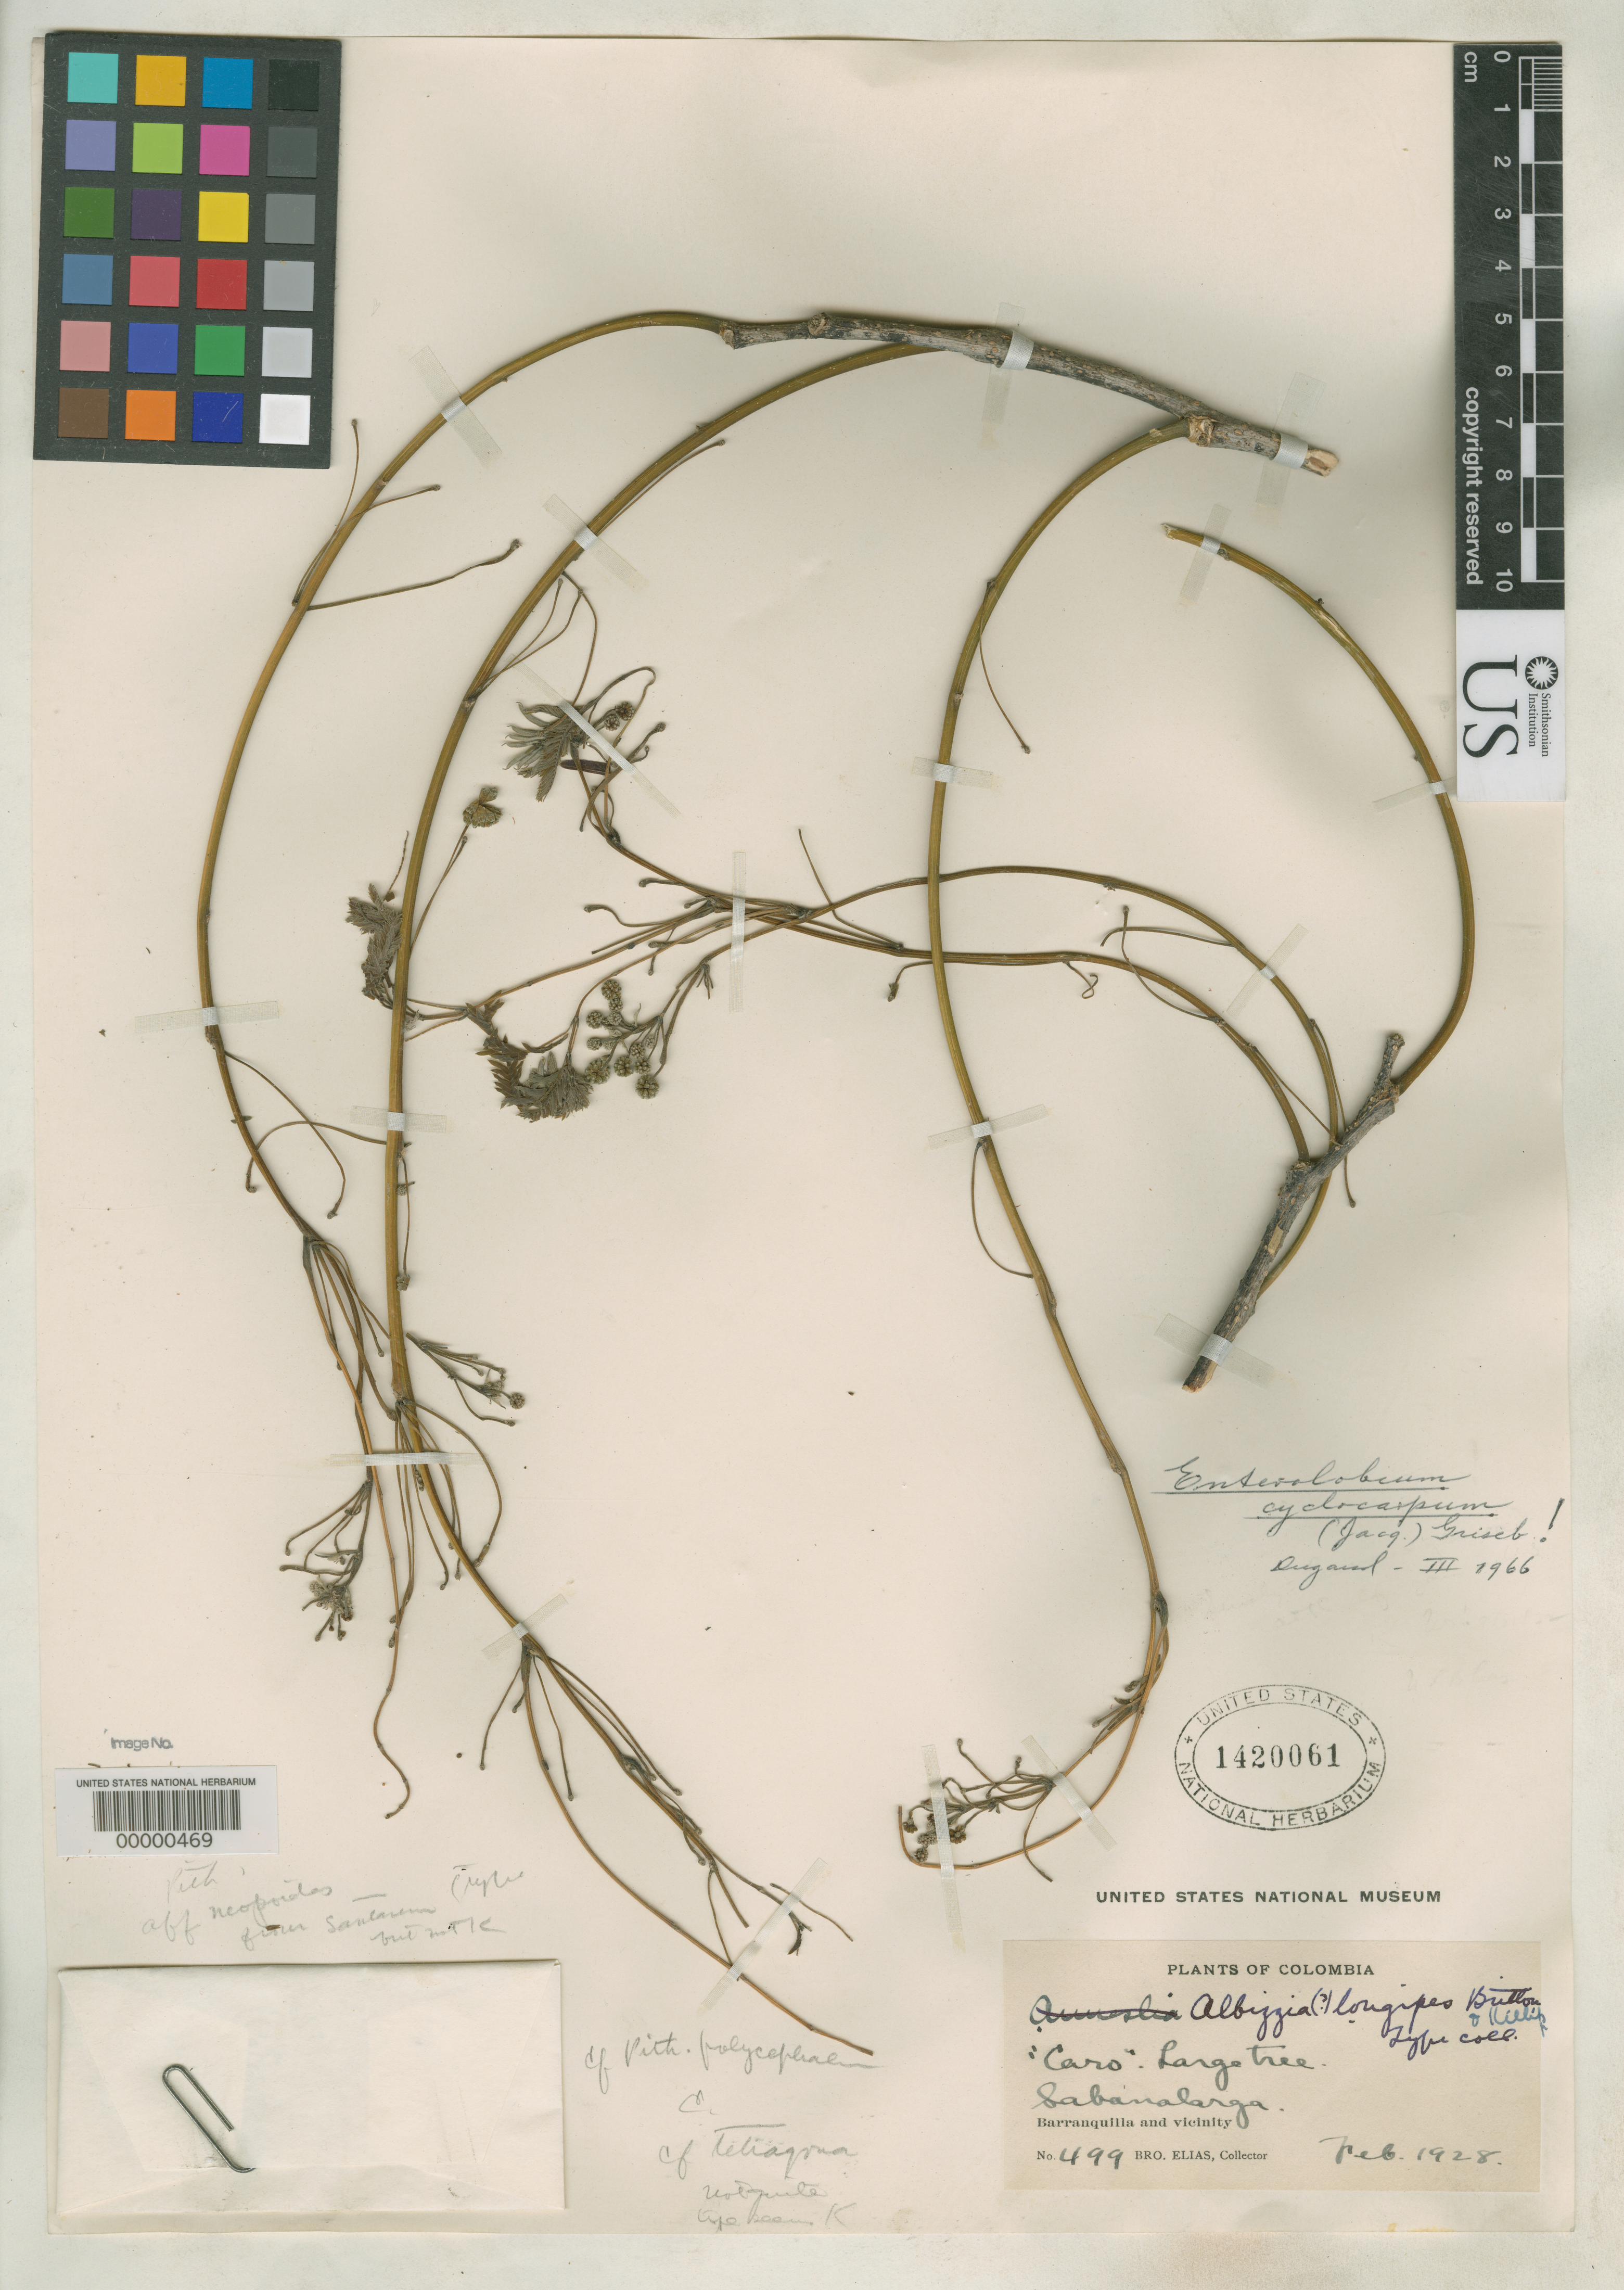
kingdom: Plantae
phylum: Tracheophyta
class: Magnoliopsida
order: Fabales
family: Fabaceae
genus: Albizia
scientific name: Albizia longipes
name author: Britton & Killip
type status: Isotype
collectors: Bro. Elias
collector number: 499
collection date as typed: Feb 1928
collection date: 1928-02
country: Colombia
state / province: Atlántico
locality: Sabana Larga near Barranquilla.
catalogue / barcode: US 1420061